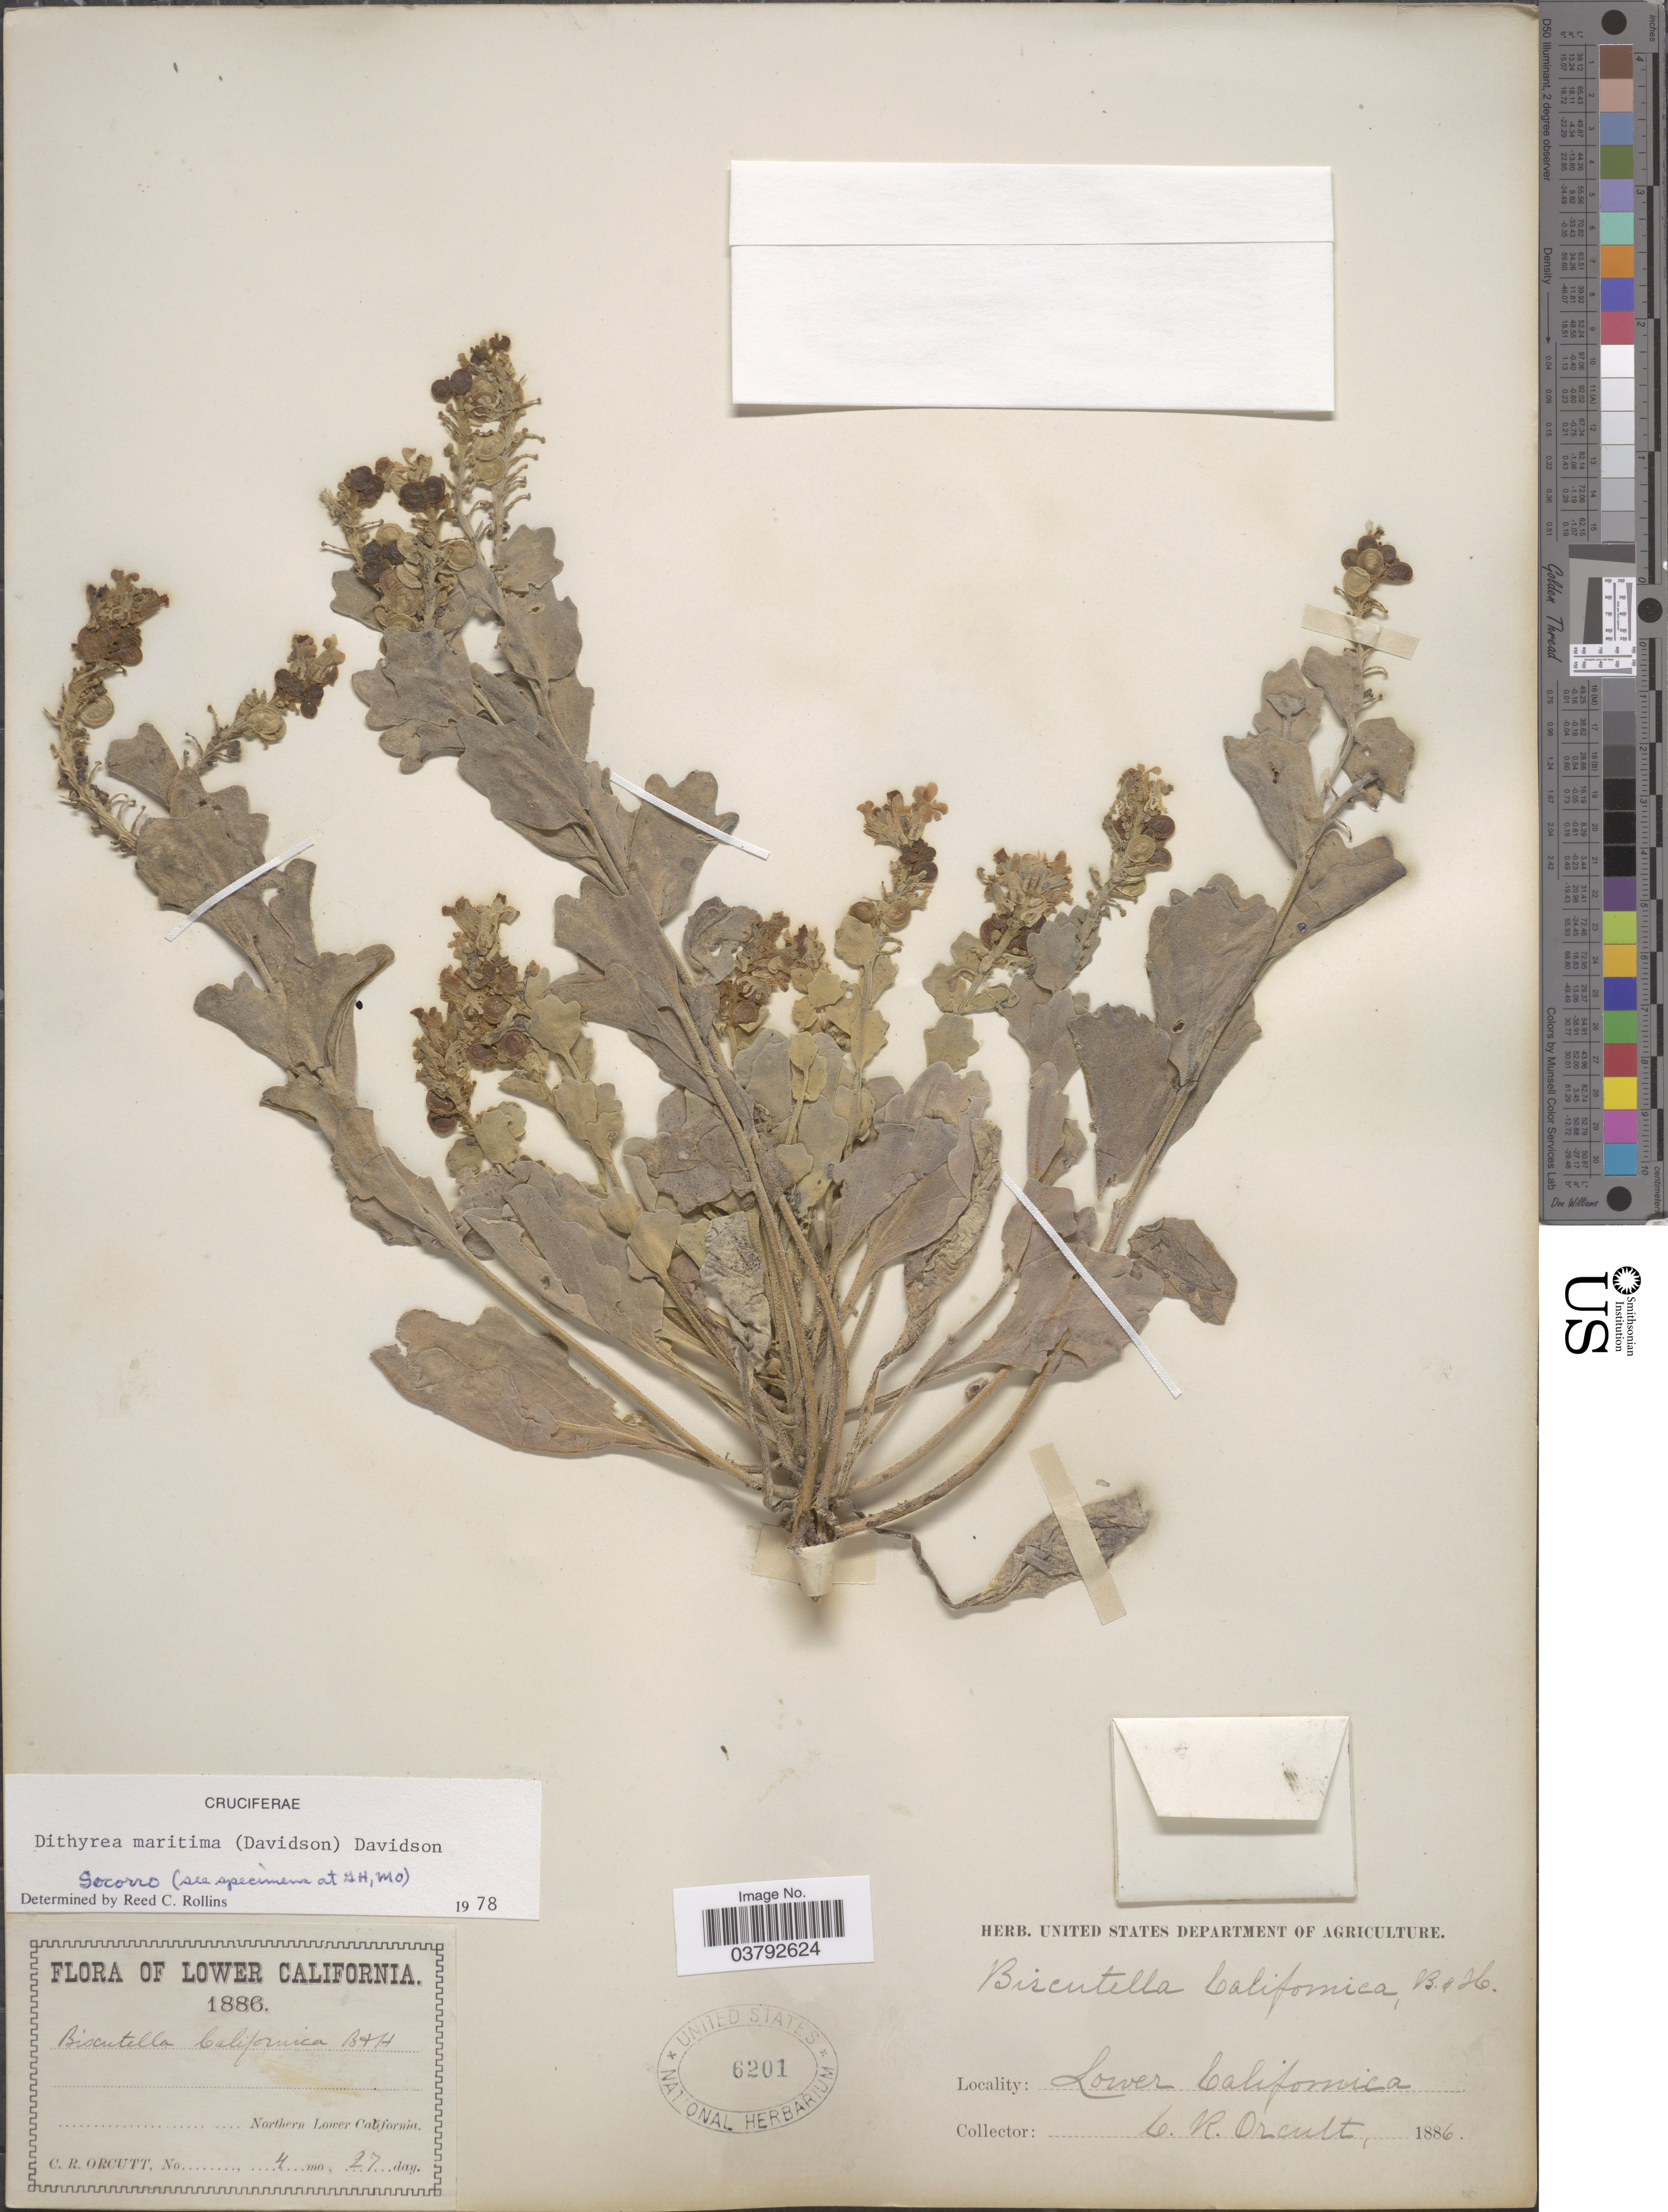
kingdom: Plantae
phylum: Tracheophyta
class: Magnoliopsida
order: Brassicales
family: Brassicaceae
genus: Dithyrea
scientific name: Dithyrea maritima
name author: Davidson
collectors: C. R. Orcutt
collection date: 1886-04-27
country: Mexico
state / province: Baja California Norte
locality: Lower California. Northern Lower California.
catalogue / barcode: US 6201